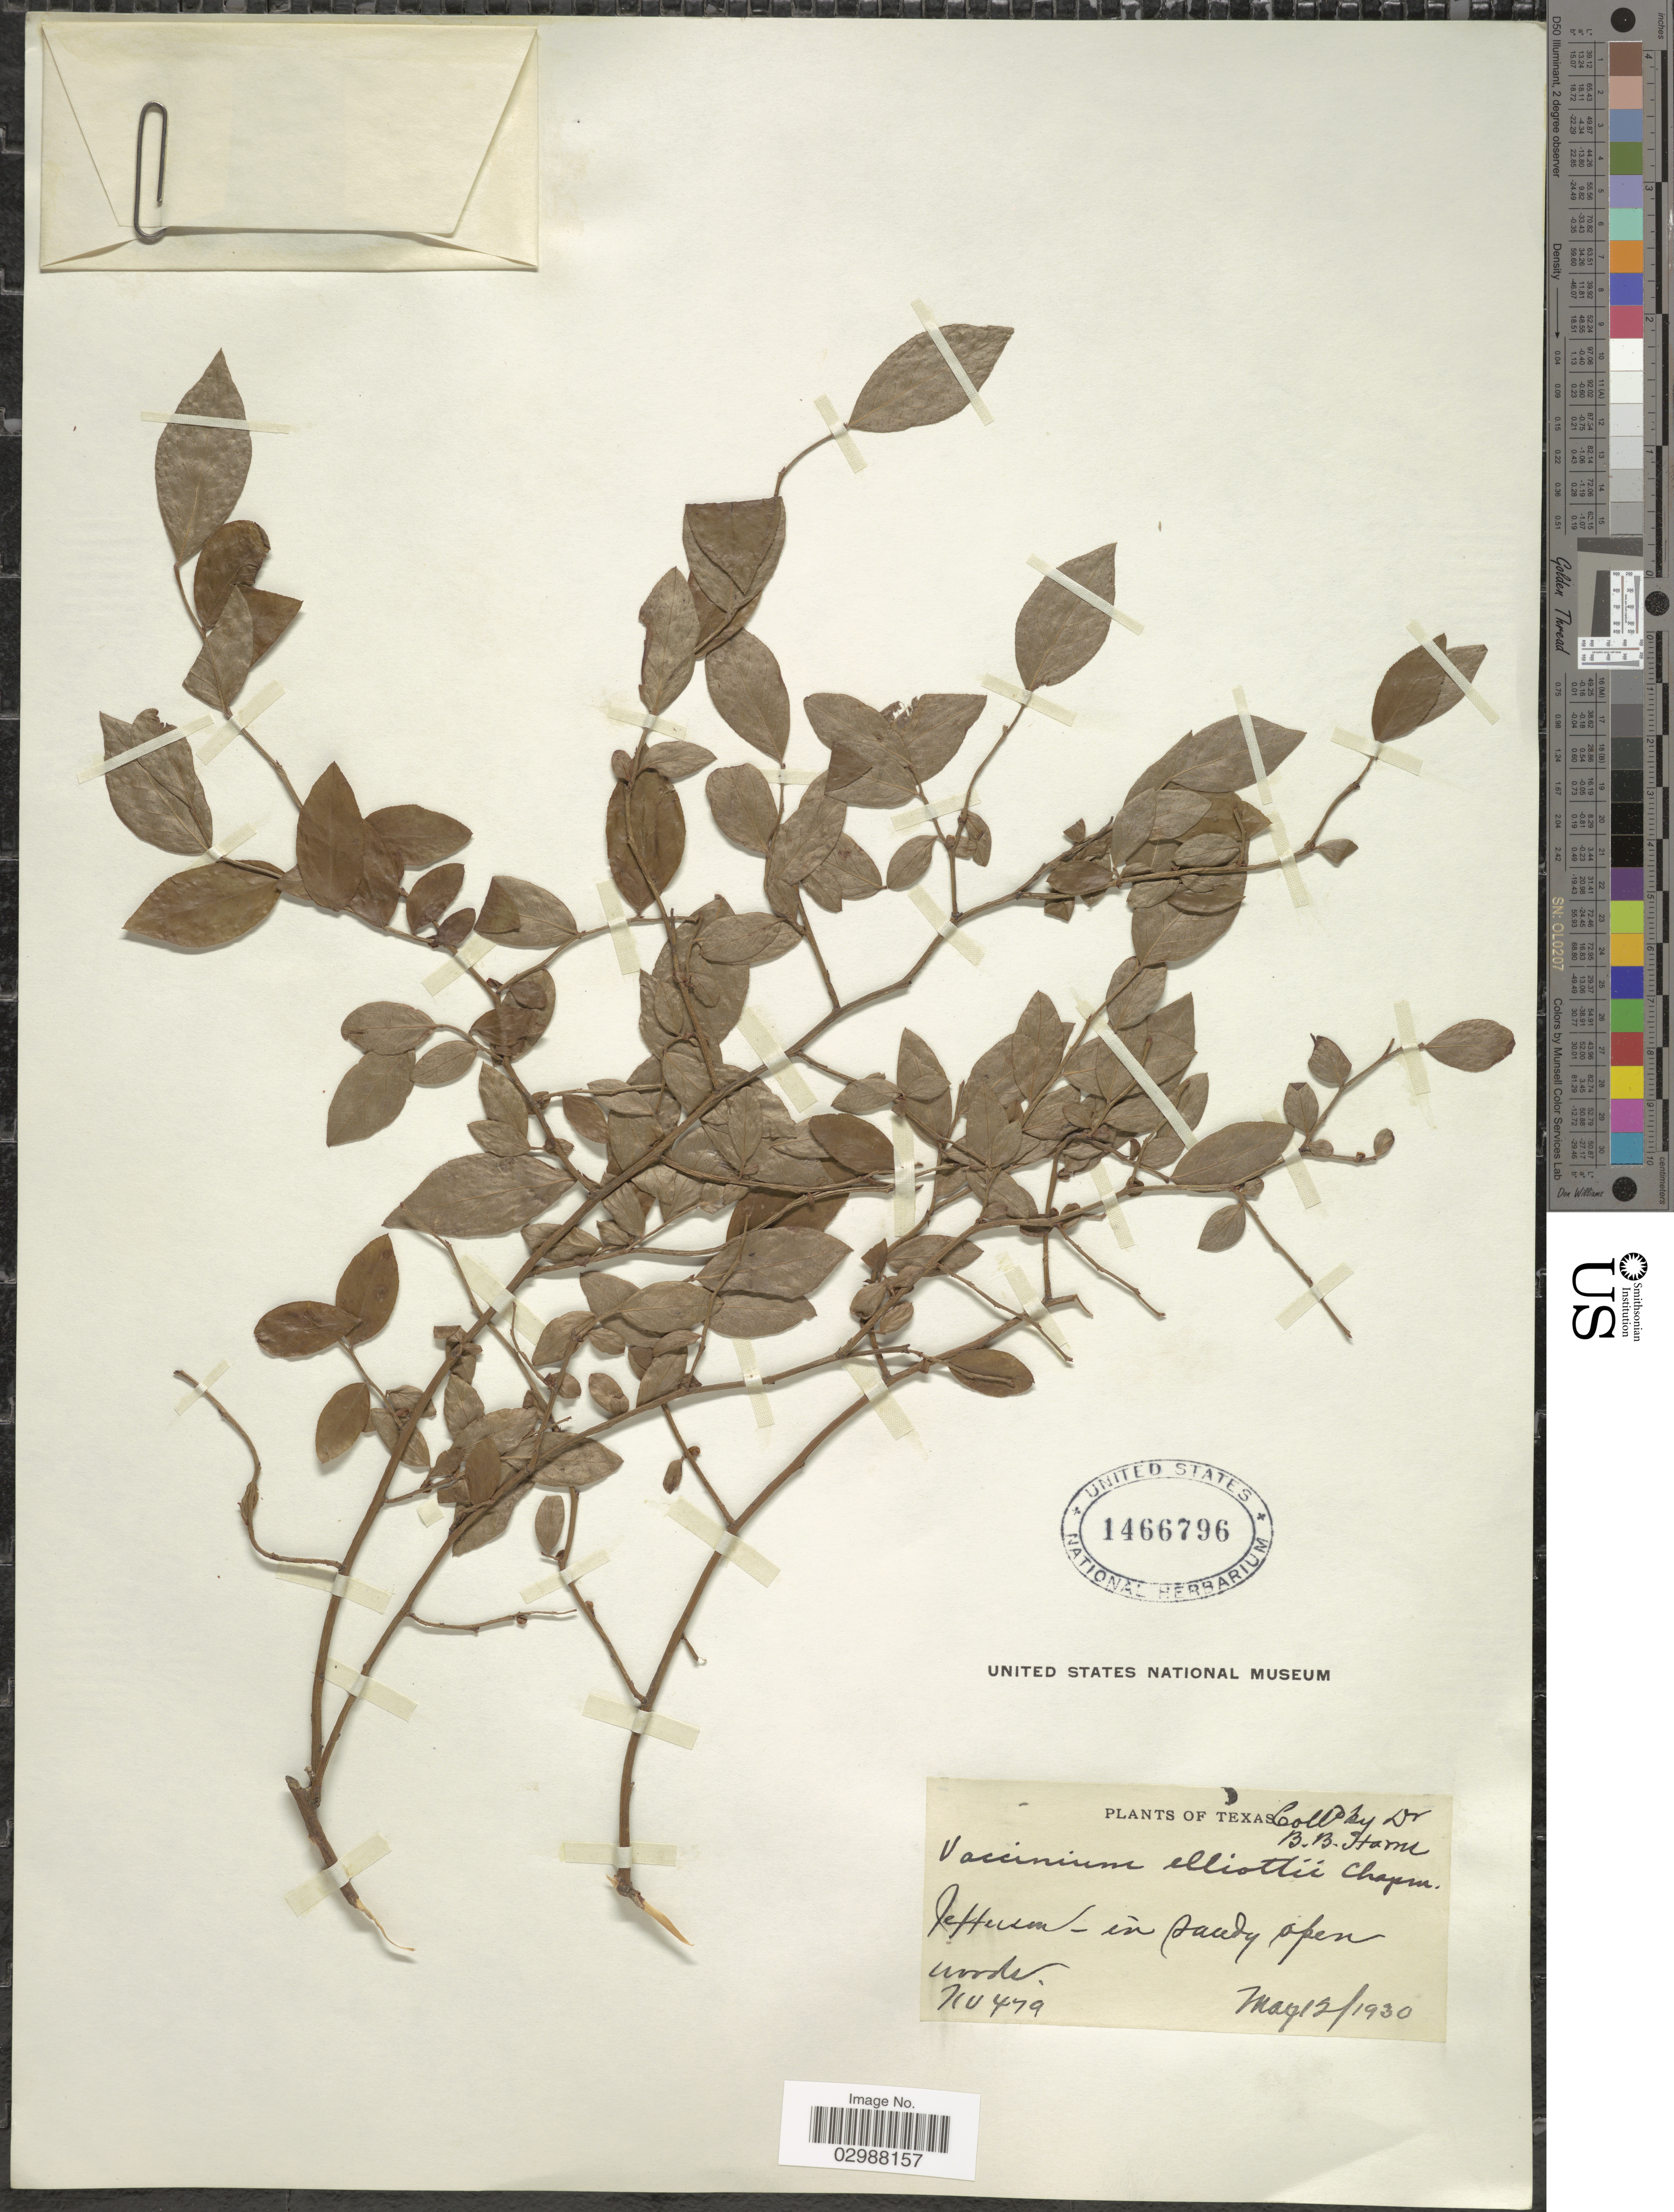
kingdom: Plantae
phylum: Tracheophyta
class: Magnoliopsida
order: Ericales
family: Ericaceae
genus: Vaccinium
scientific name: Vaccinium elliottii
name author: Chapm.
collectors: B. B. Harris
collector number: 479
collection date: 1930-05-02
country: United States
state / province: Texas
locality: Jefferson.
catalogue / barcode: US 1466796